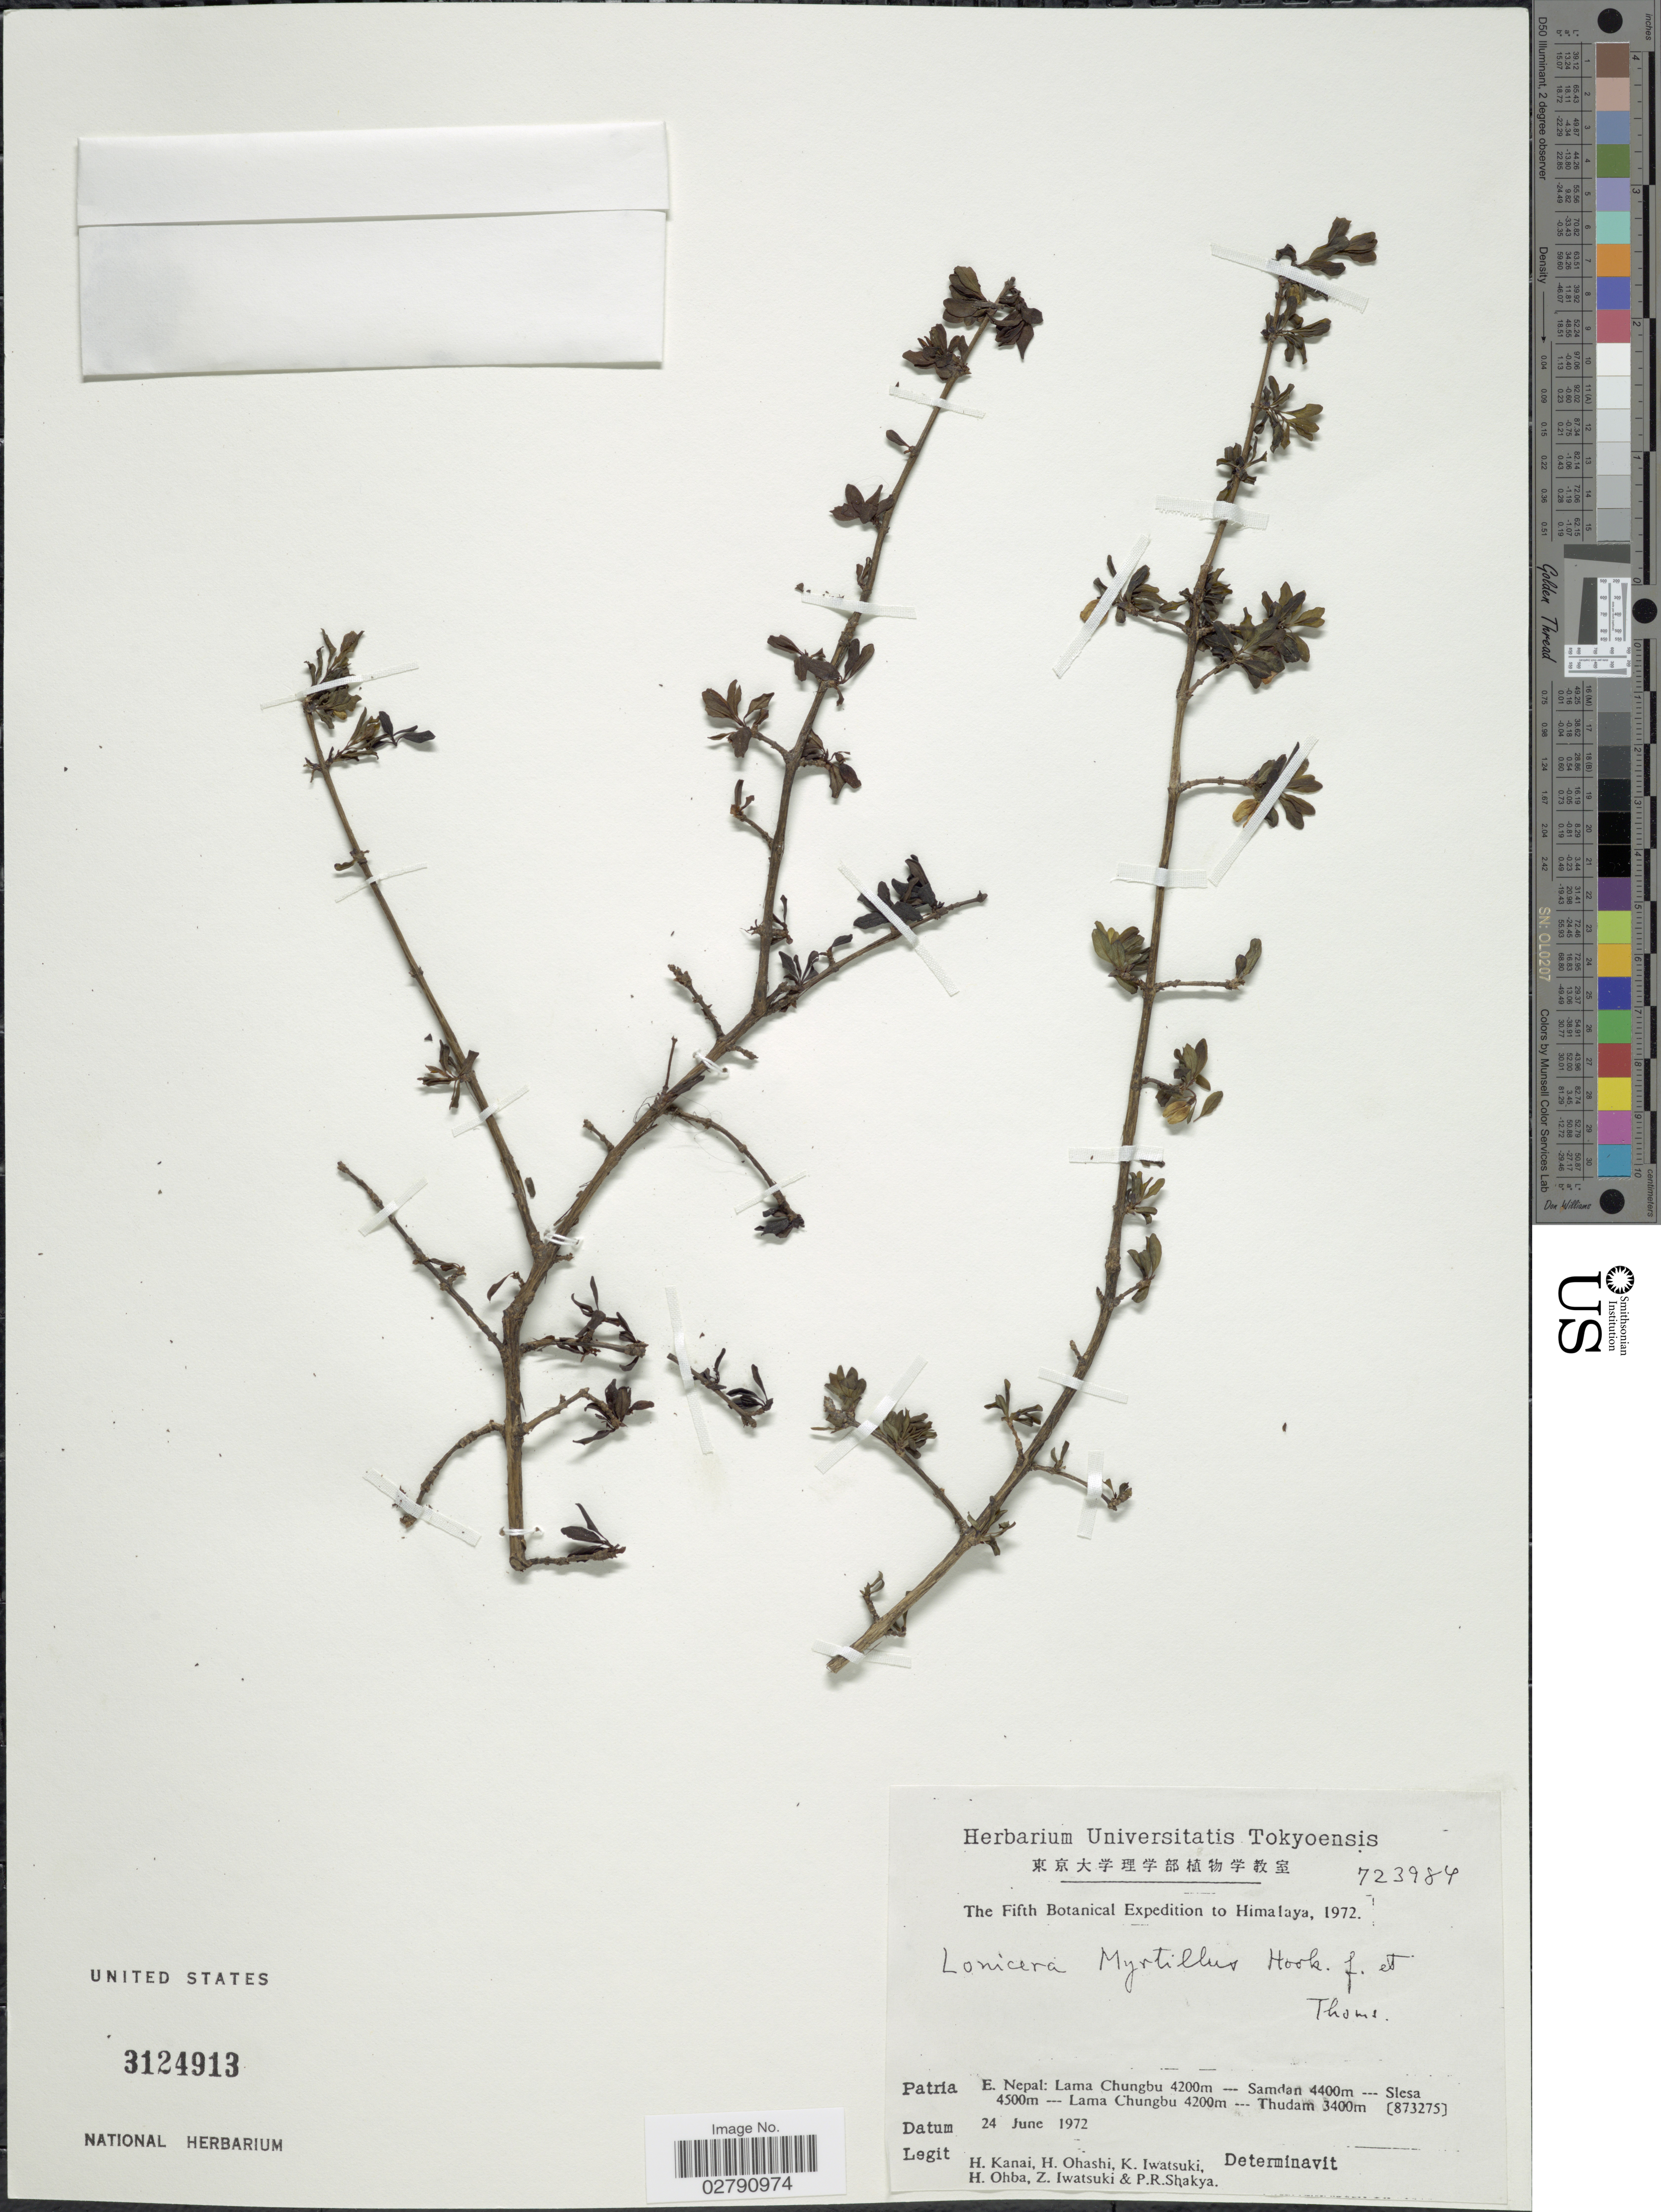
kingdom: Plantae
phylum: Tracheophyta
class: Magnoliopsida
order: Dipsacales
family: Caprifoliaceae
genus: Lonicera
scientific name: Lonicera myrtillus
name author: Thomson & Hook. f.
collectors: H. Kanai, H. Ohashi, K. Iwatsuki, H. Ohba & et al.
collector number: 723984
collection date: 1972-06-24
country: Nepal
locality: Himalaya. E. Nepal: Lama Chungbu, Samdam, Slesa, Lama Chungbu, Thudam.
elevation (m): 3400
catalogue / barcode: US 3124913